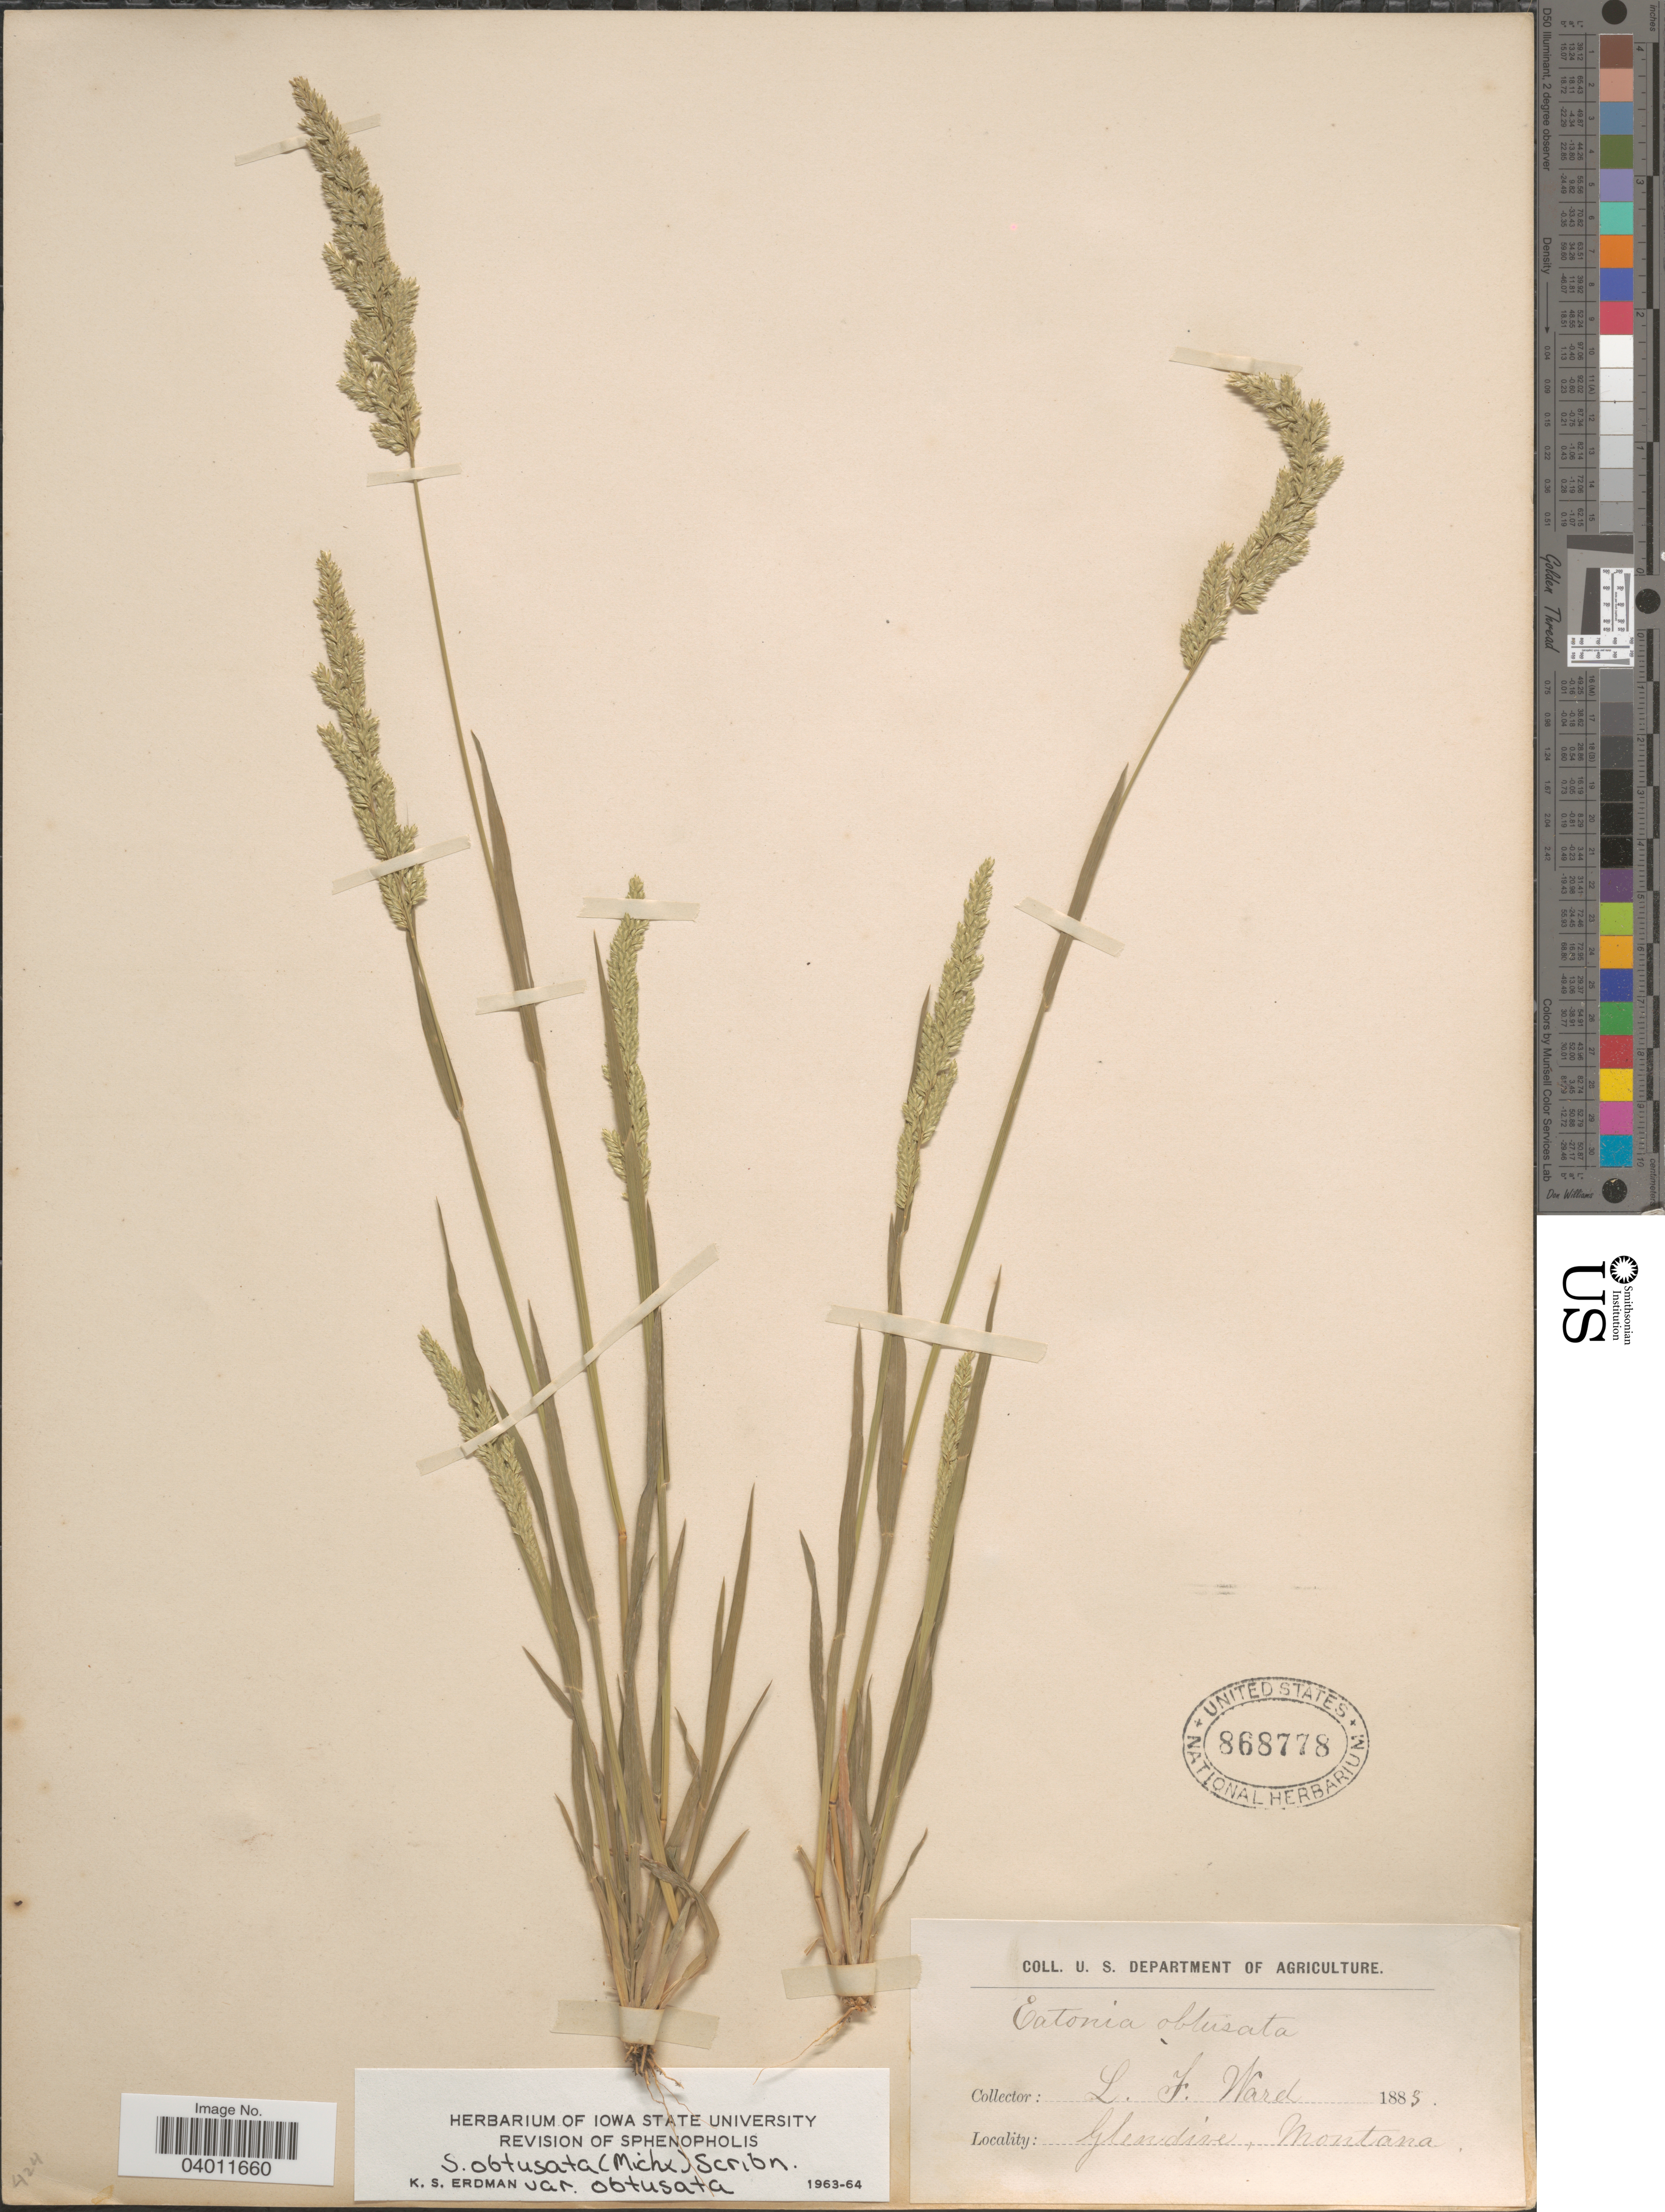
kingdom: Plantae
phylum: Tracheophyta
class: Liliopsida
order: Poales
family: Poaceae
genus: Sphenopholis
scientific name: Sphenopholis obtusata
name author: (Michx.) Scribn.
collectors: L. Ward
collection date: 1883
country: United States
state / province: Montana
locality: Glendive.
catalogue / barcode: US 868778